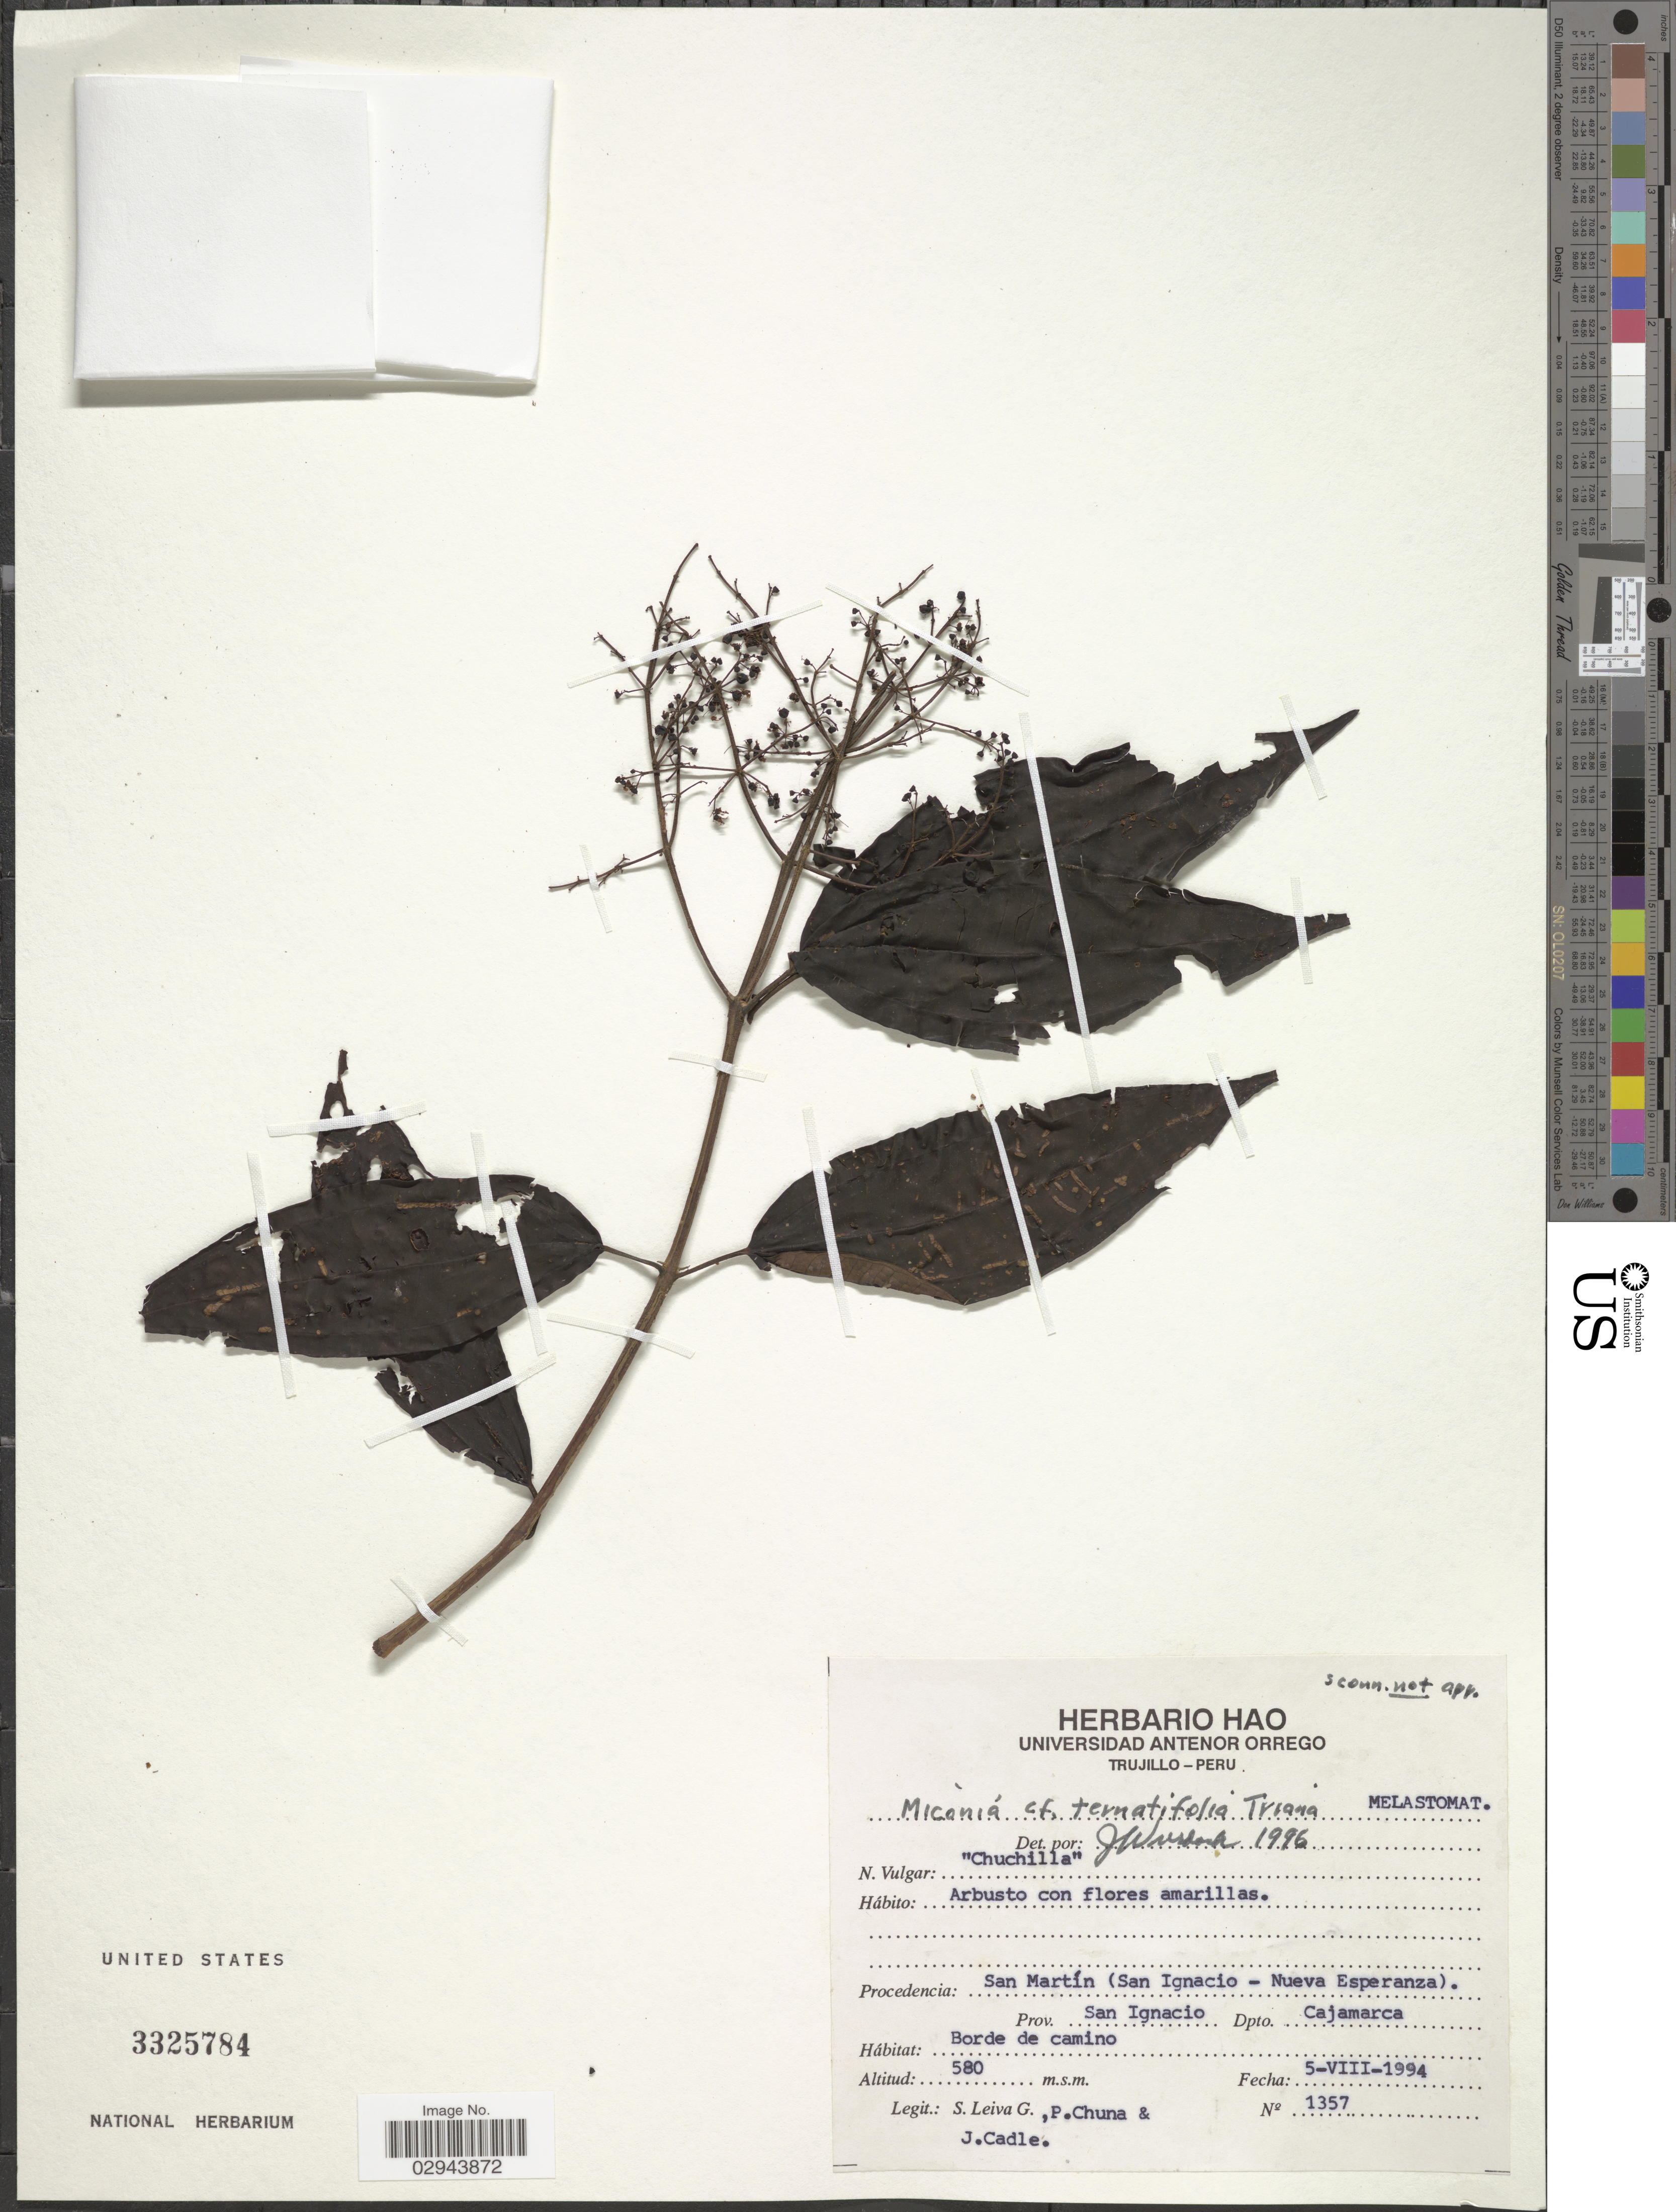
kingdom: Plantae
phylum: Tracheophyta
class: Magnoliopsida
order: Myrtales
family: Melastomataceae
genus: Miconia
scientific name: Miconia ternatifolia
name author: Triana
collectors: S. Leiva G., P. Chuna & J. Cadle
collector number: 1357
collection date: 1994-08-05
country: Peru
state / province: Cajamarca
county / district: San Ignacio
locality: San Ignacio - Nueva Esperanza (Prov. San Ignacio. Dpto. Cajamarca.)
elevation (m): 580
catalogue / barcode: US 3325784